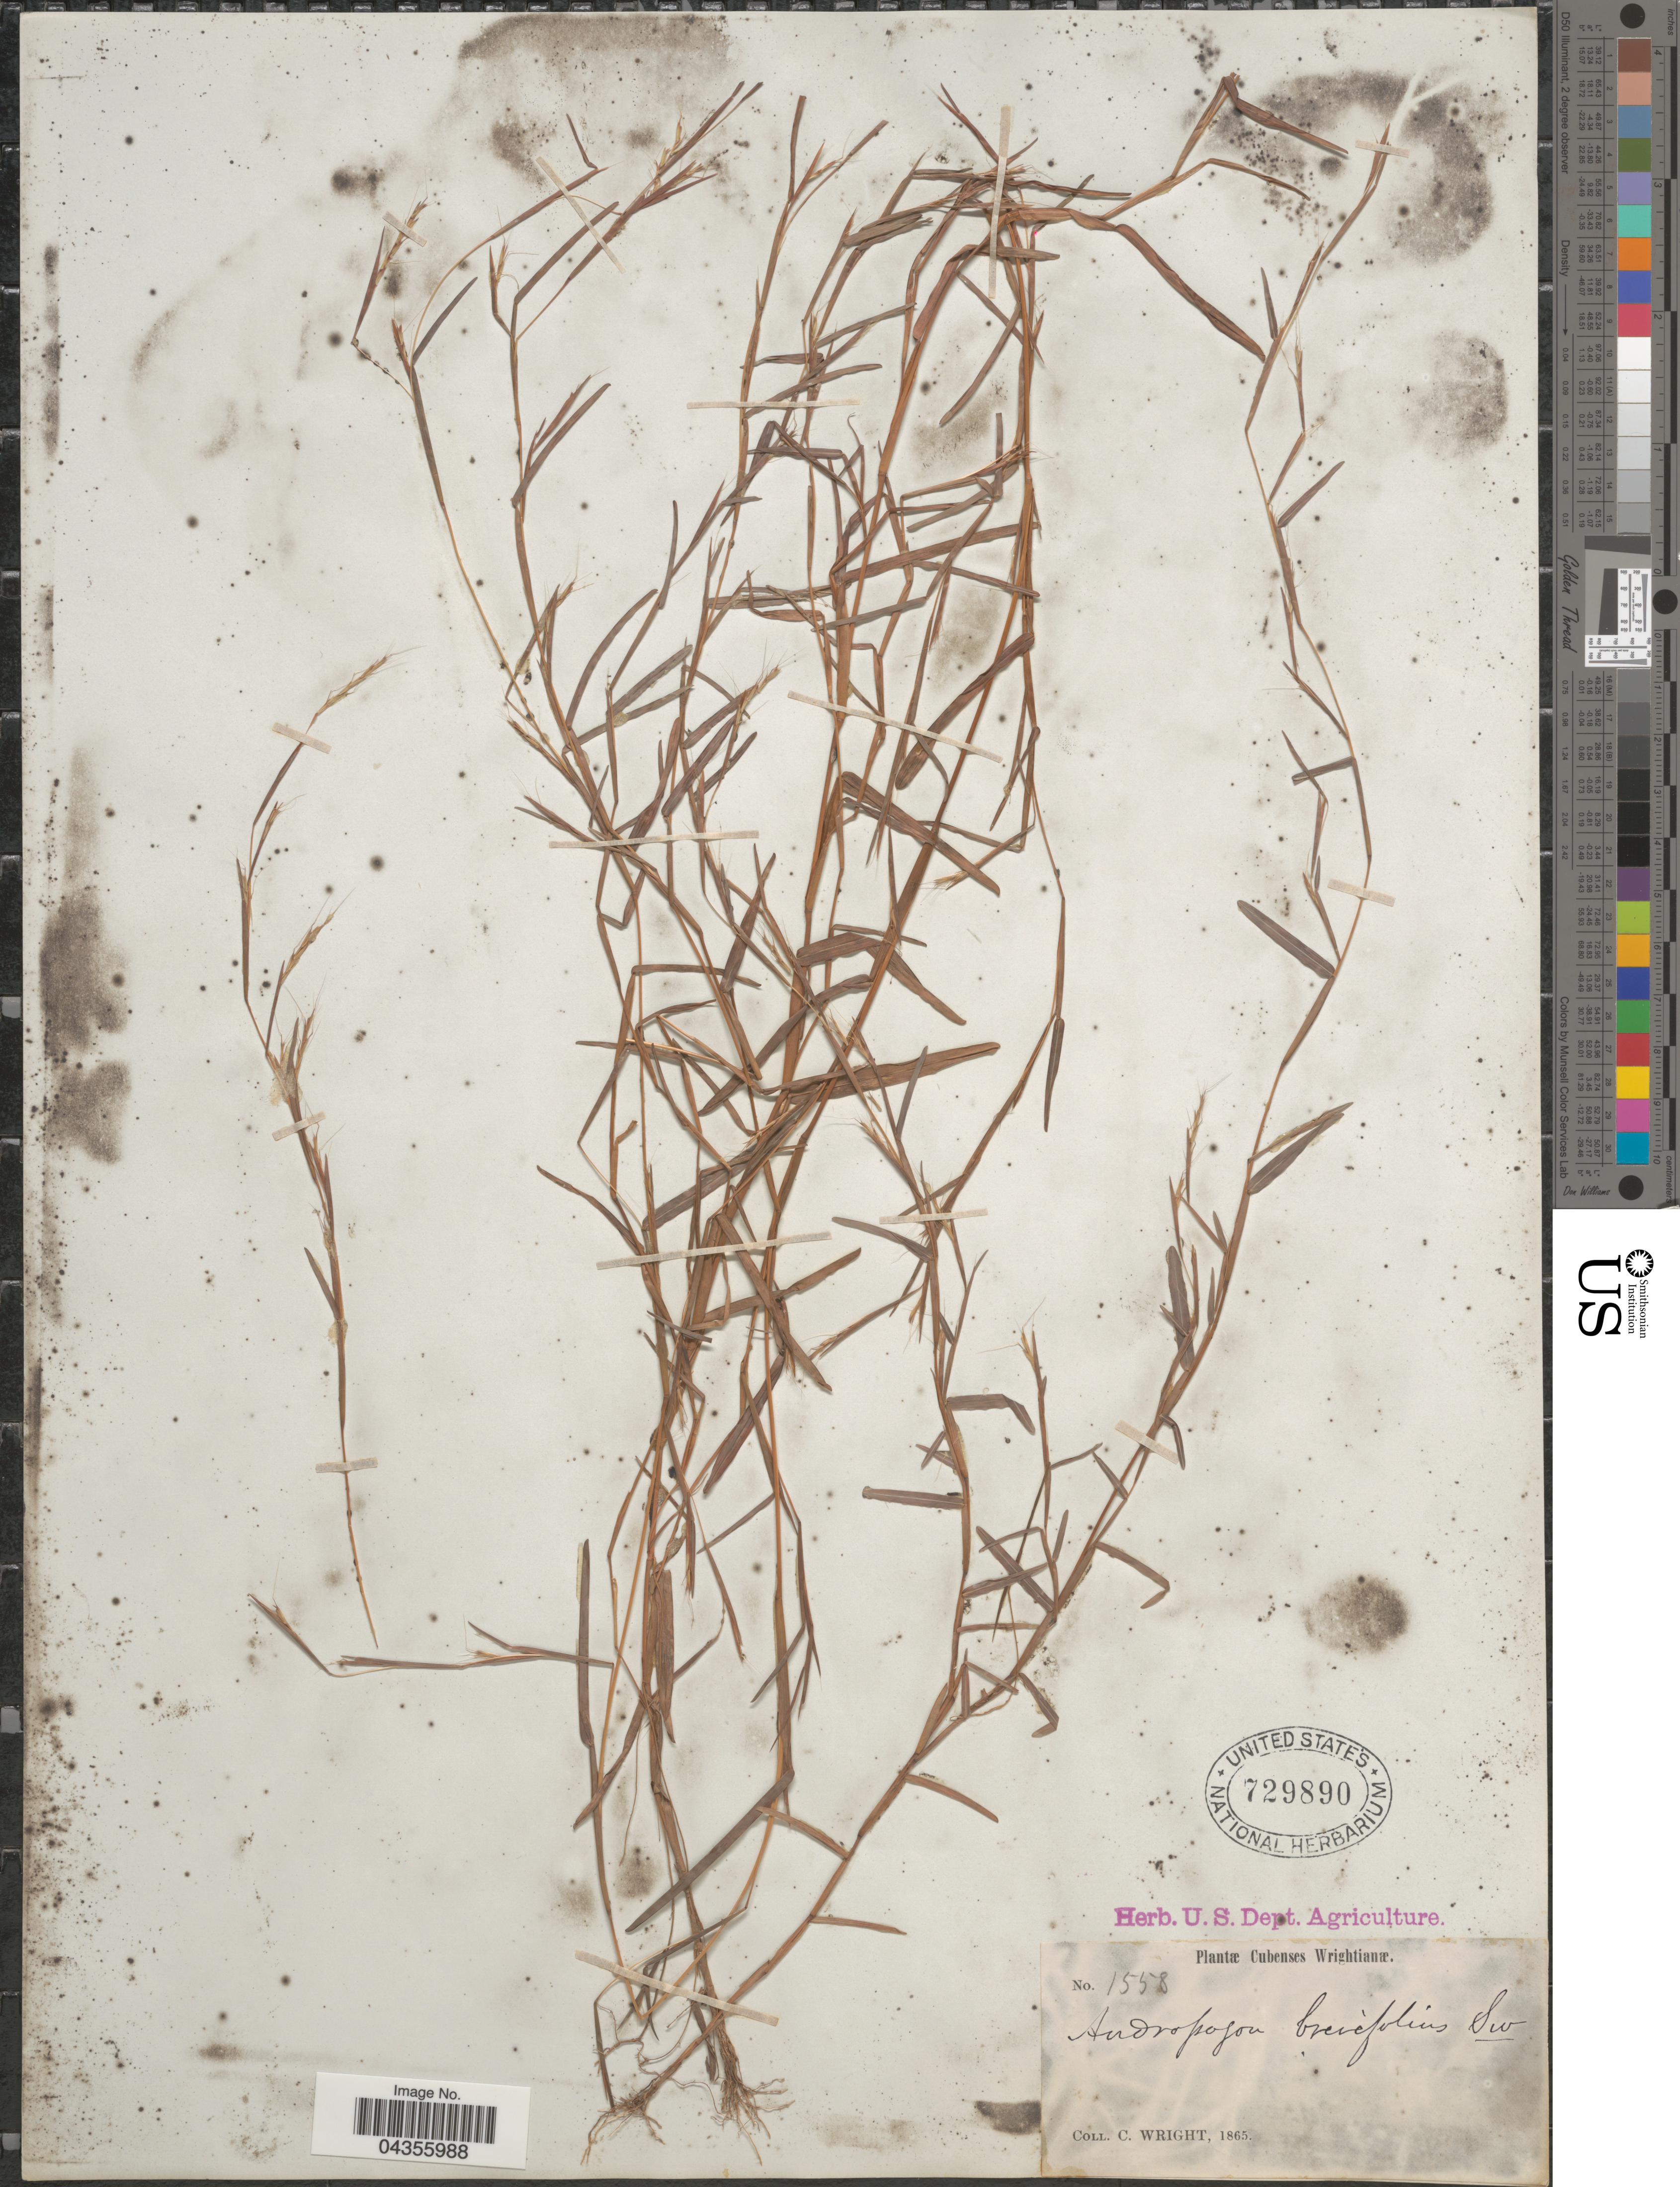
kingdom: Plantae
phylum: Tracheophyta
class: Liliopsida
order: Poales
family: Poaceae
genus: Schizachyrium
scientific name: Schizachyrium brevifolium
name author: (Sw.) Nees ex Büse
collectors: C. Wright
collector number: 1558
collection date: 1865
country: Cuba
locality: Cubenses.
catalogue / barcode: US 729890